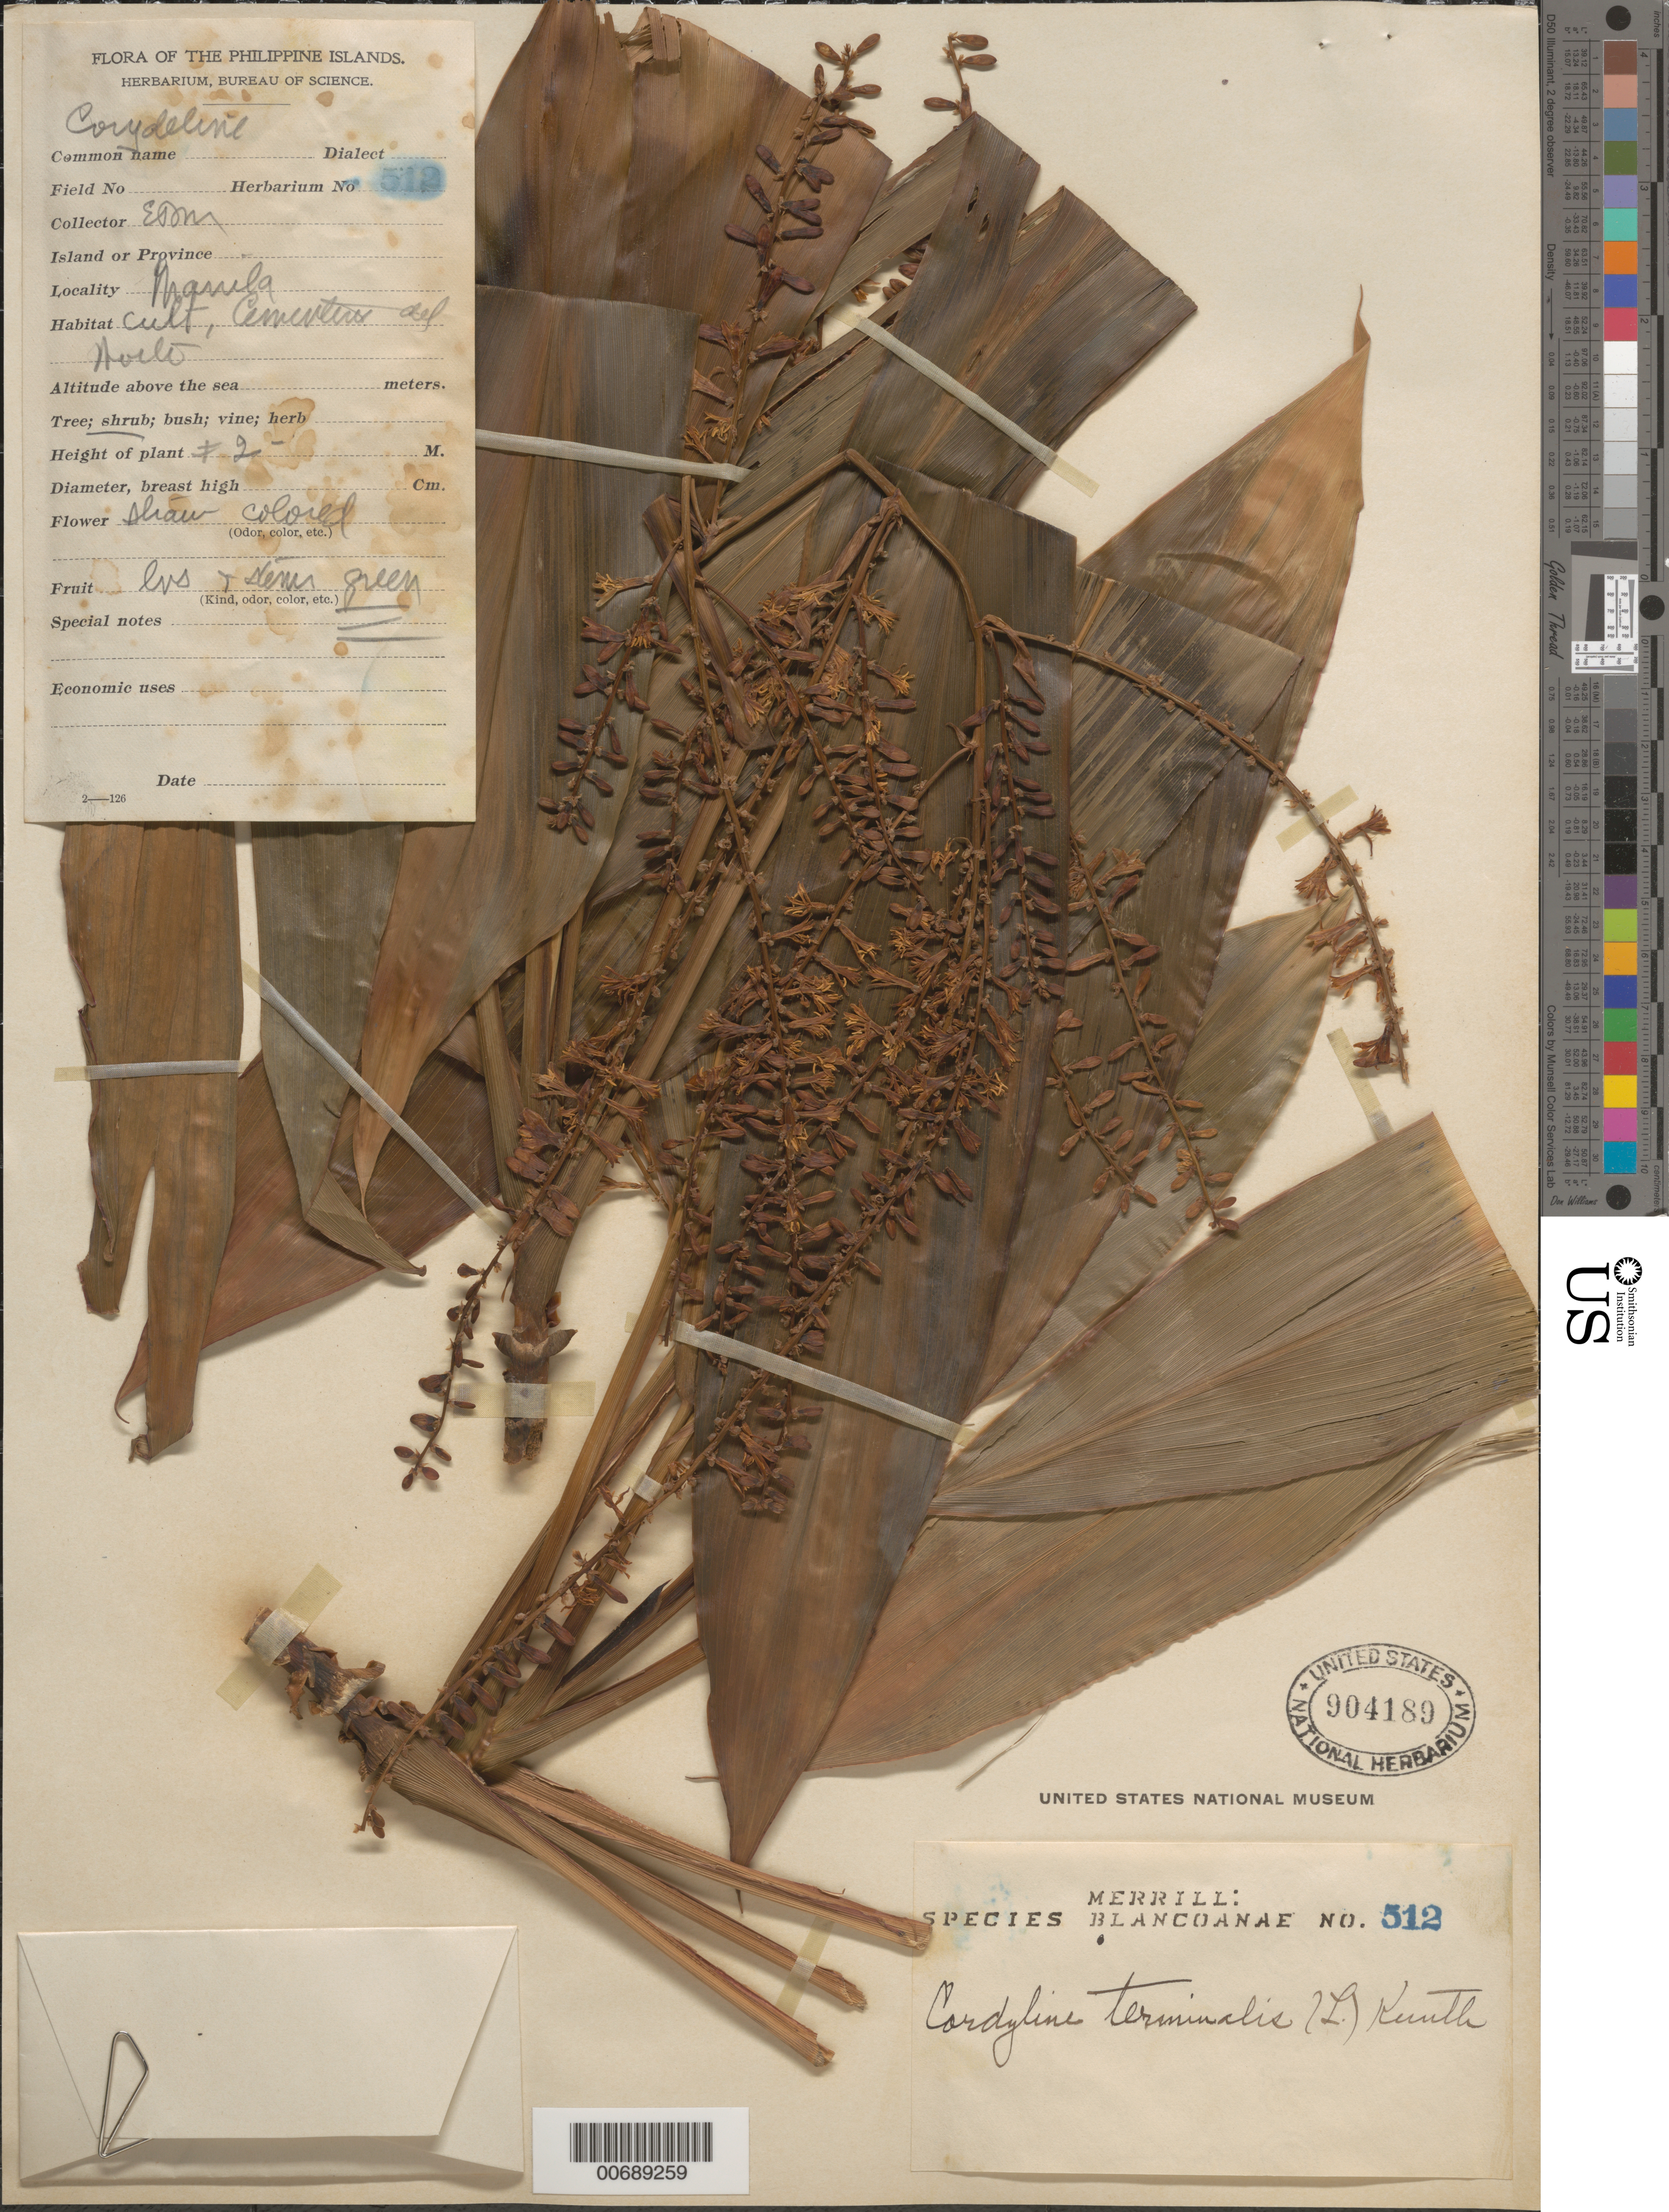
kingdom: Plantae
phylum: Tracheophyta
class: Liliopsida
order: Asparagales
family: Asparagaceae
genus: Cordyline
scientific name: Cordyline fruticosa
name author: (L.) A. Chev.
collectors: E. D. Merrill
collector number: Sp. Blancoan. 0512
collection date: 1914-10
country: Philippines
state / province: National Capital Region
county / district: Manila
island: Luzon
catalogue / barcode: US 904189